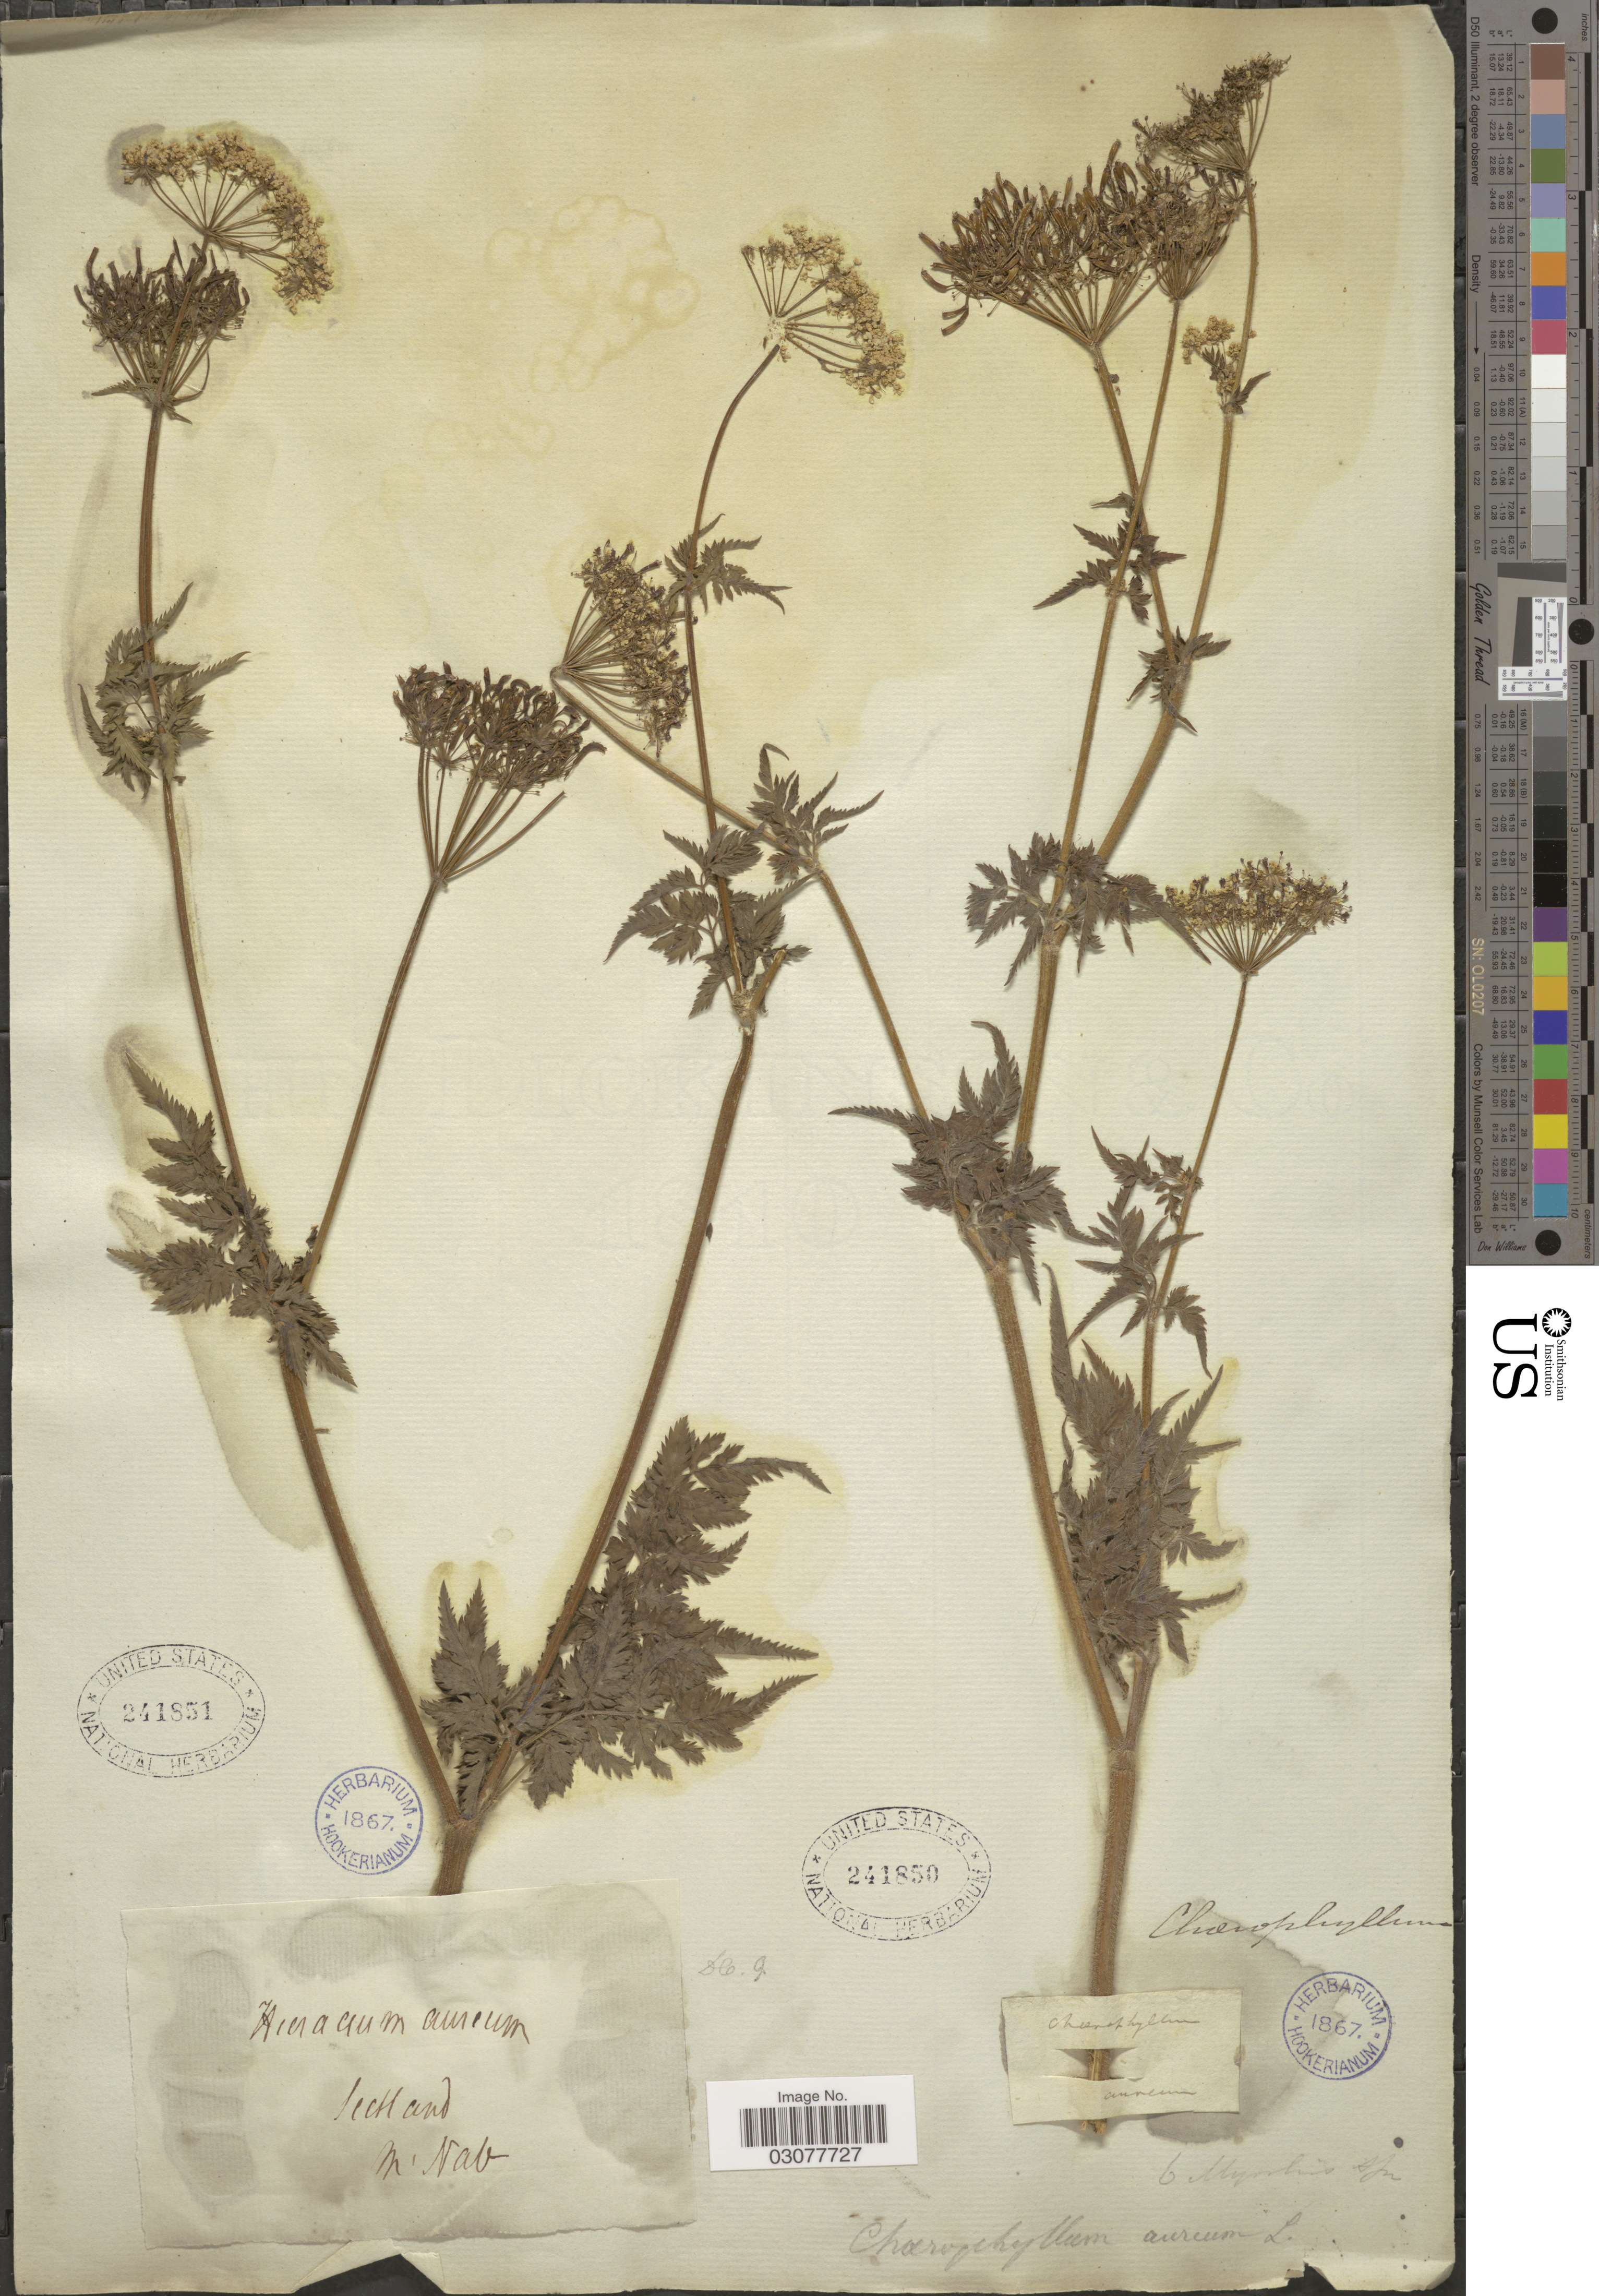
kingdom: Plantae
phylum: Tracheophyta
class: Magnoliopsida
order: Apiales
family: Apiaceae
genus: Chaerophyllum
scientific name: Chaerophyllum aureum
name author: L.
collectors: ex herb. Hookerianum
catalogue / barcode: US 241850-2